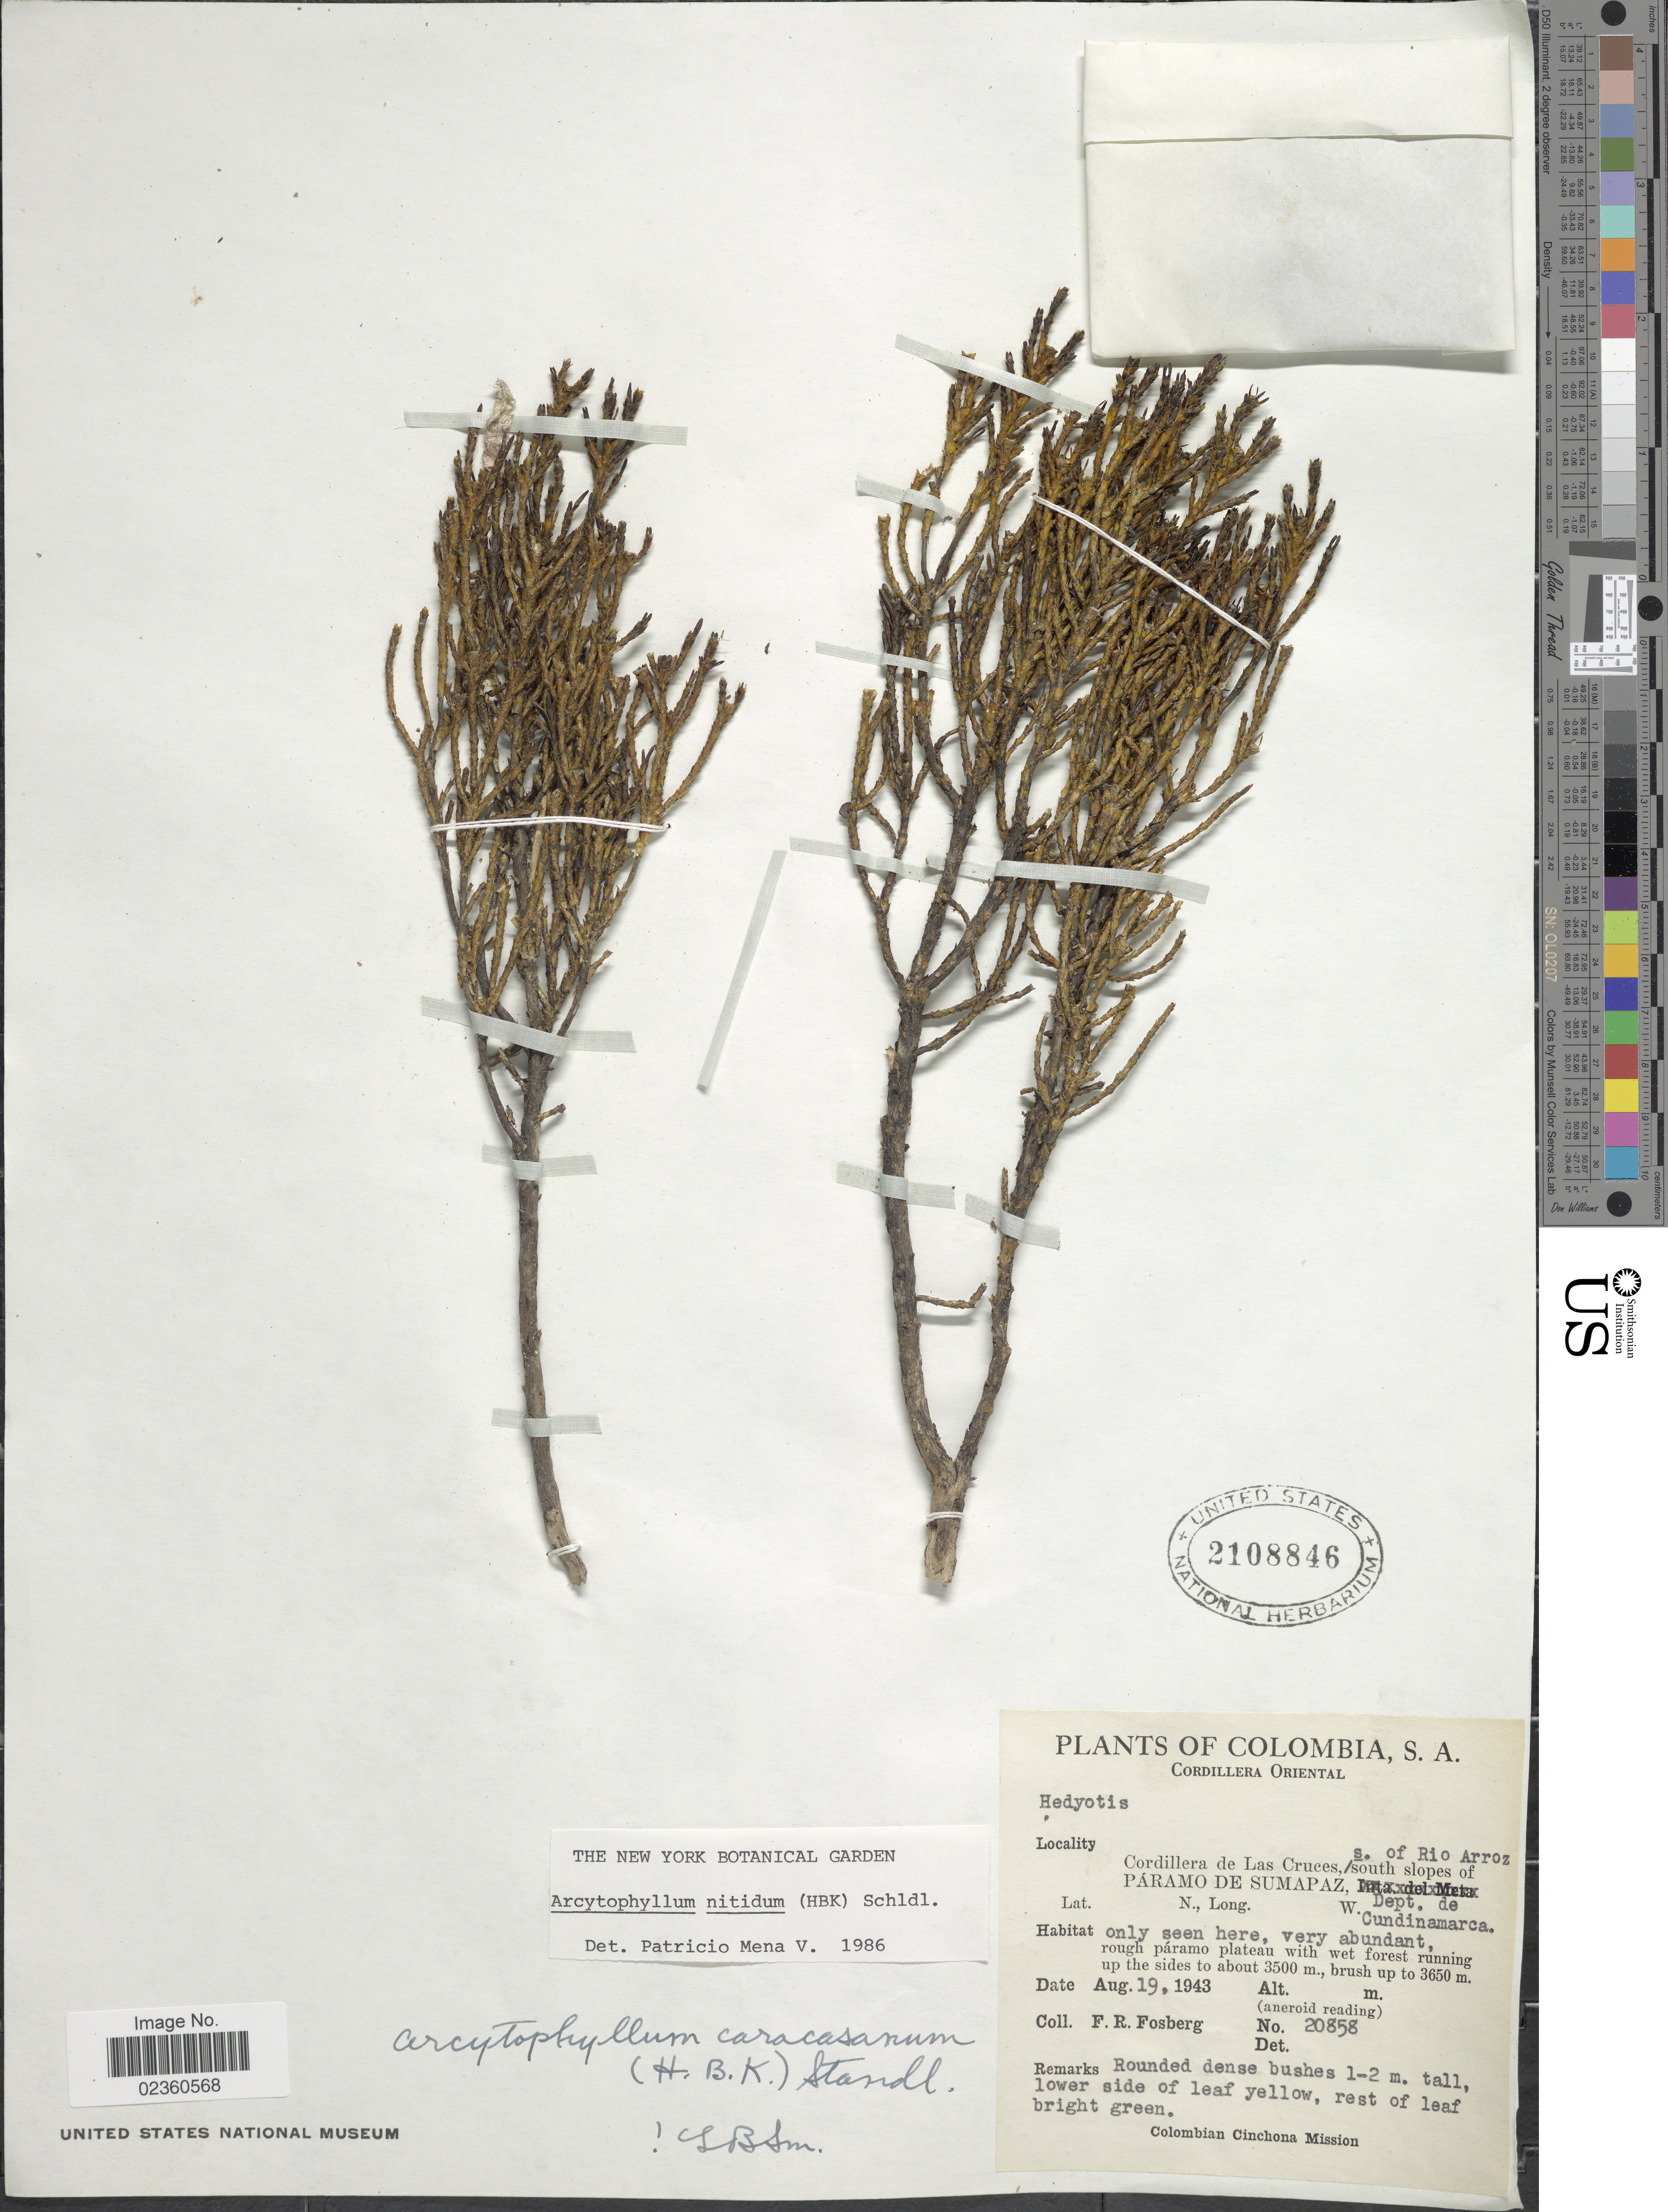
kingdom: Plantae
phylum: Tracheophyta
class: Magnoliopsida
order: Gentianales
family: Rubiaceae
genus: Arcytophyllum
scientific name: Arcytophyllum nitidum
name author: (Kunth) Schltdl.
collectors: F. R. Fosberg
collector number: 20858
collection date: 1943-08-19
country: Colombia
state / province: Cundinamarca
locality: Cordillera Oriental, Cordillera de Las Cruces, s of Rio Arroz south slopes of Páramo De Sumapaz, Dept de Cundinamarca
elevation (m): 3500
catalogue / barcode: US 2108846